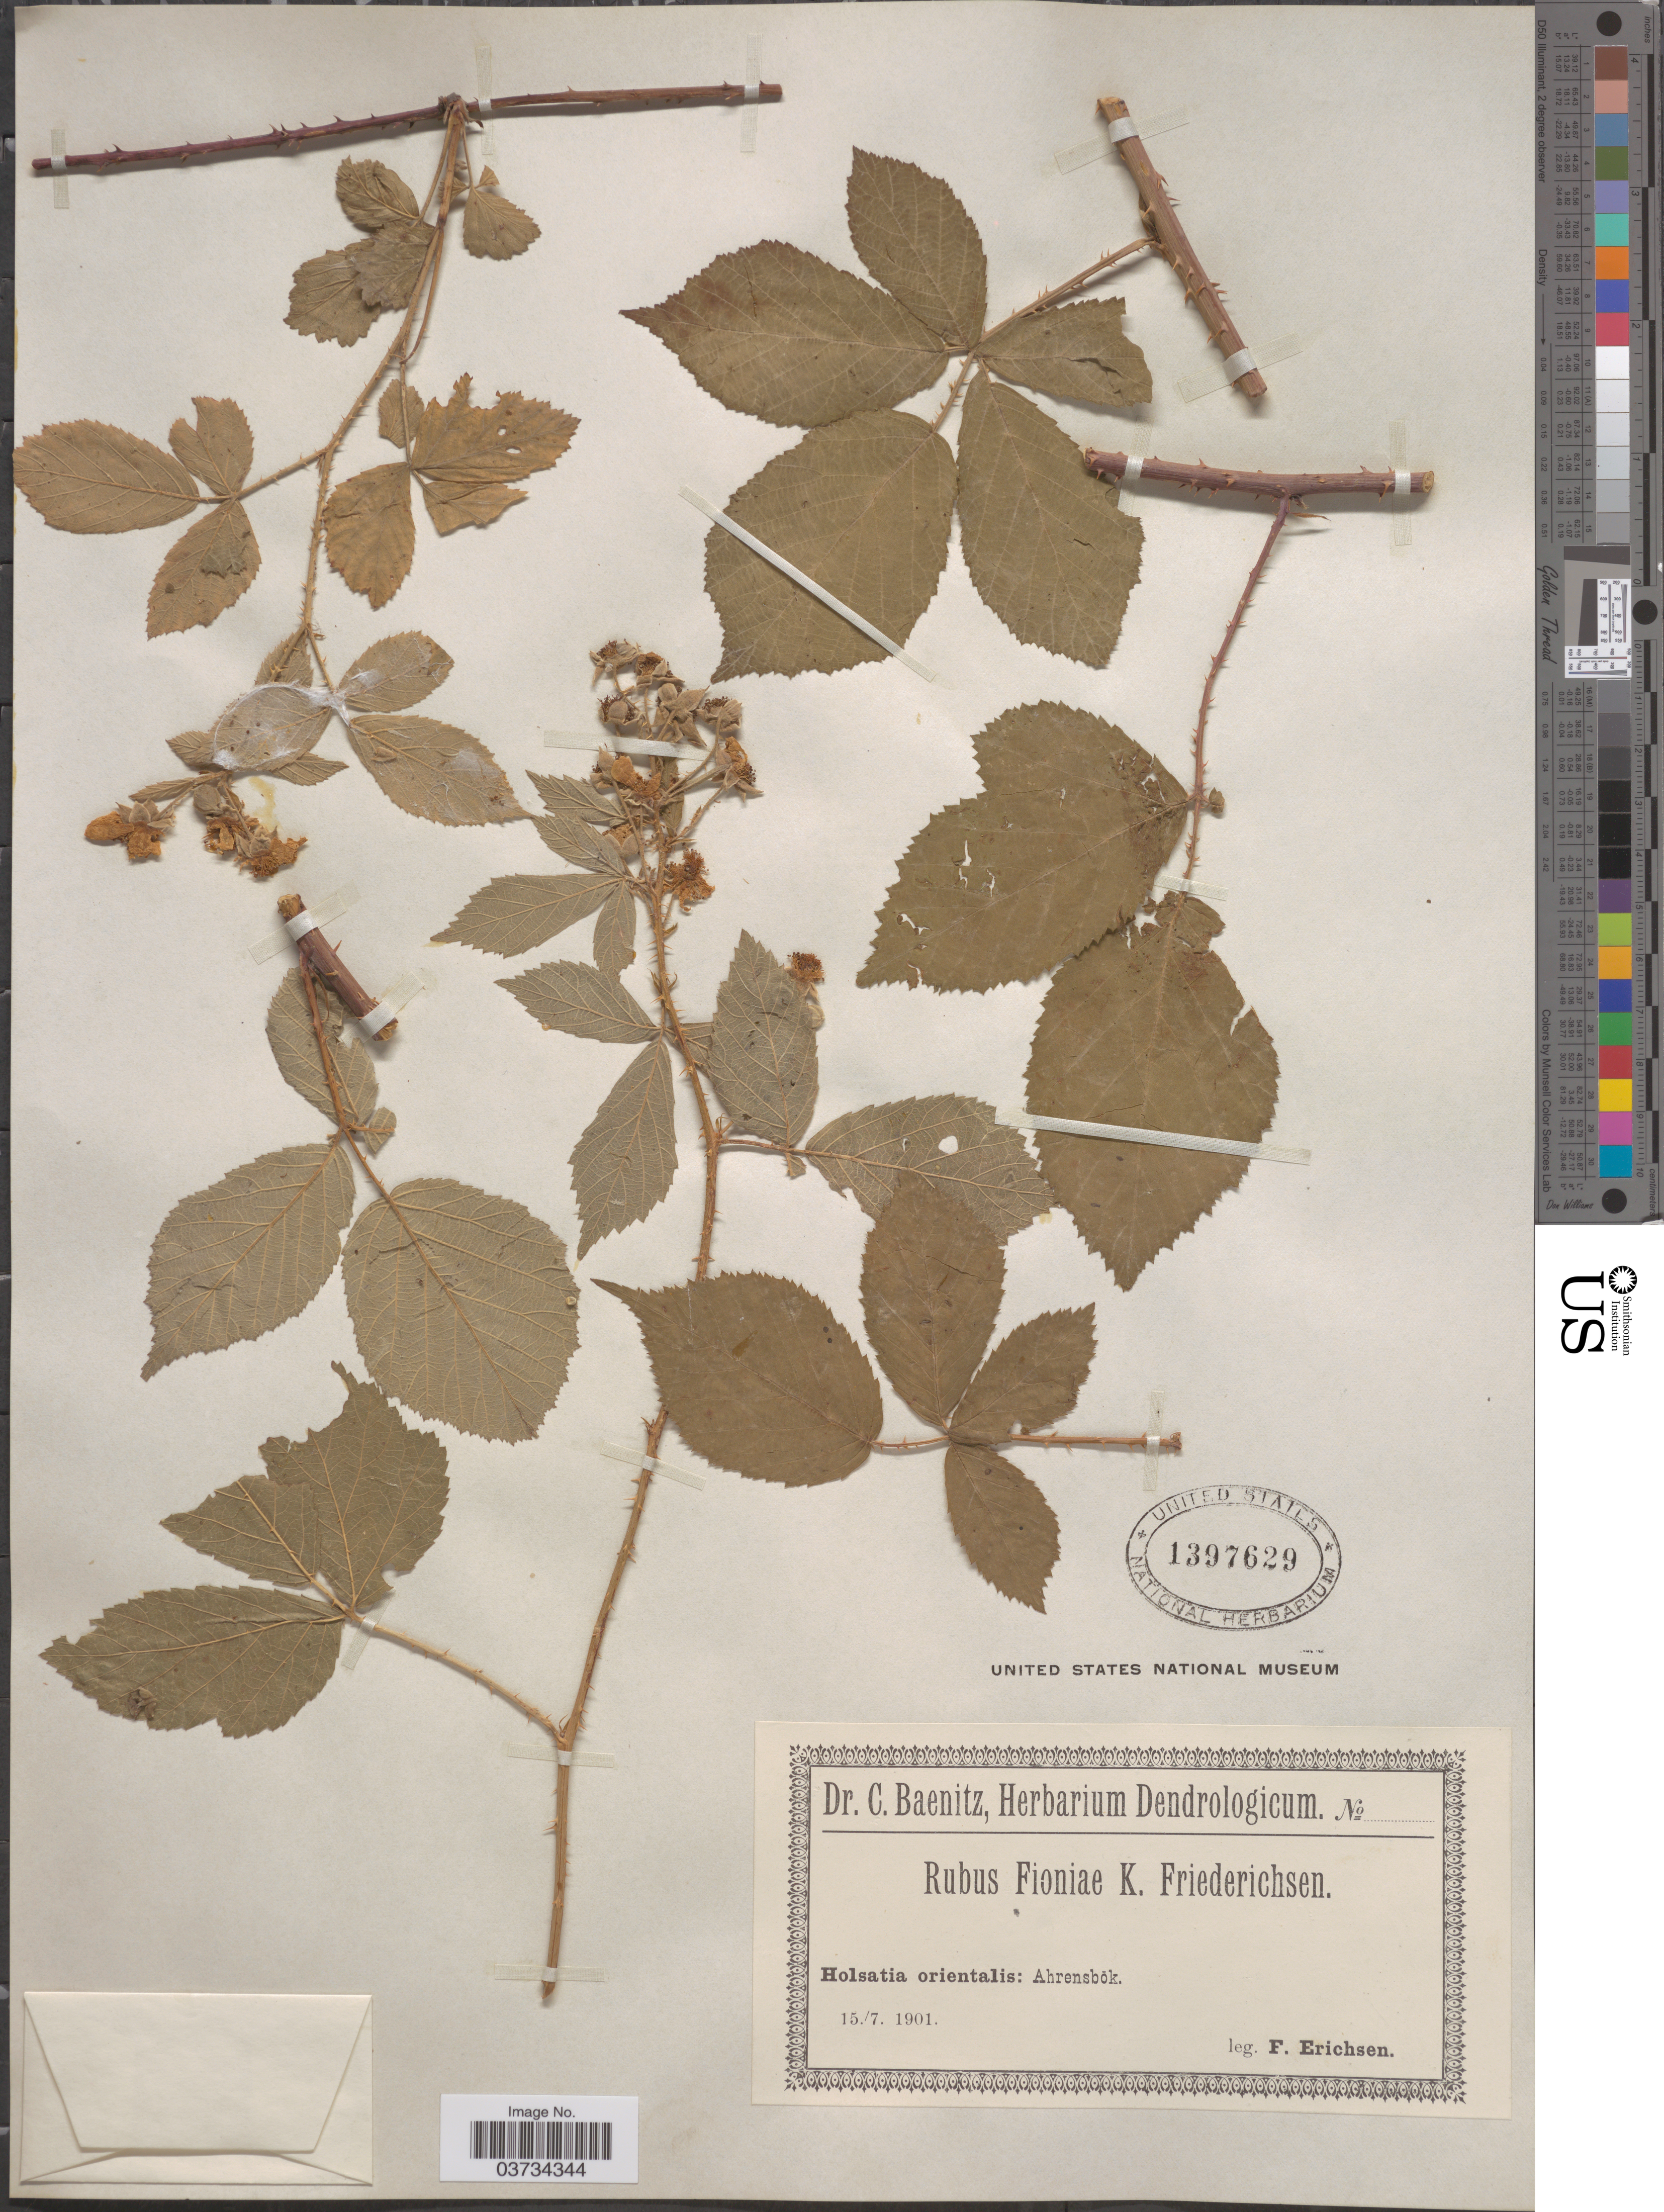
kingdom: Plantae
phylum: Tracheophyta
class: Magnoliopsida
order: Rosales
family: Rosaceae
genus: Rubus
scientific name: Rubus fioniae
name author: Frid. ex Erichsen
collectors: F. Erichsen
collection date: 1901-07-15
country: Germany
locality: Holsatia orientalis: Ahrensbok.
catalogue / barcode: US 1397629